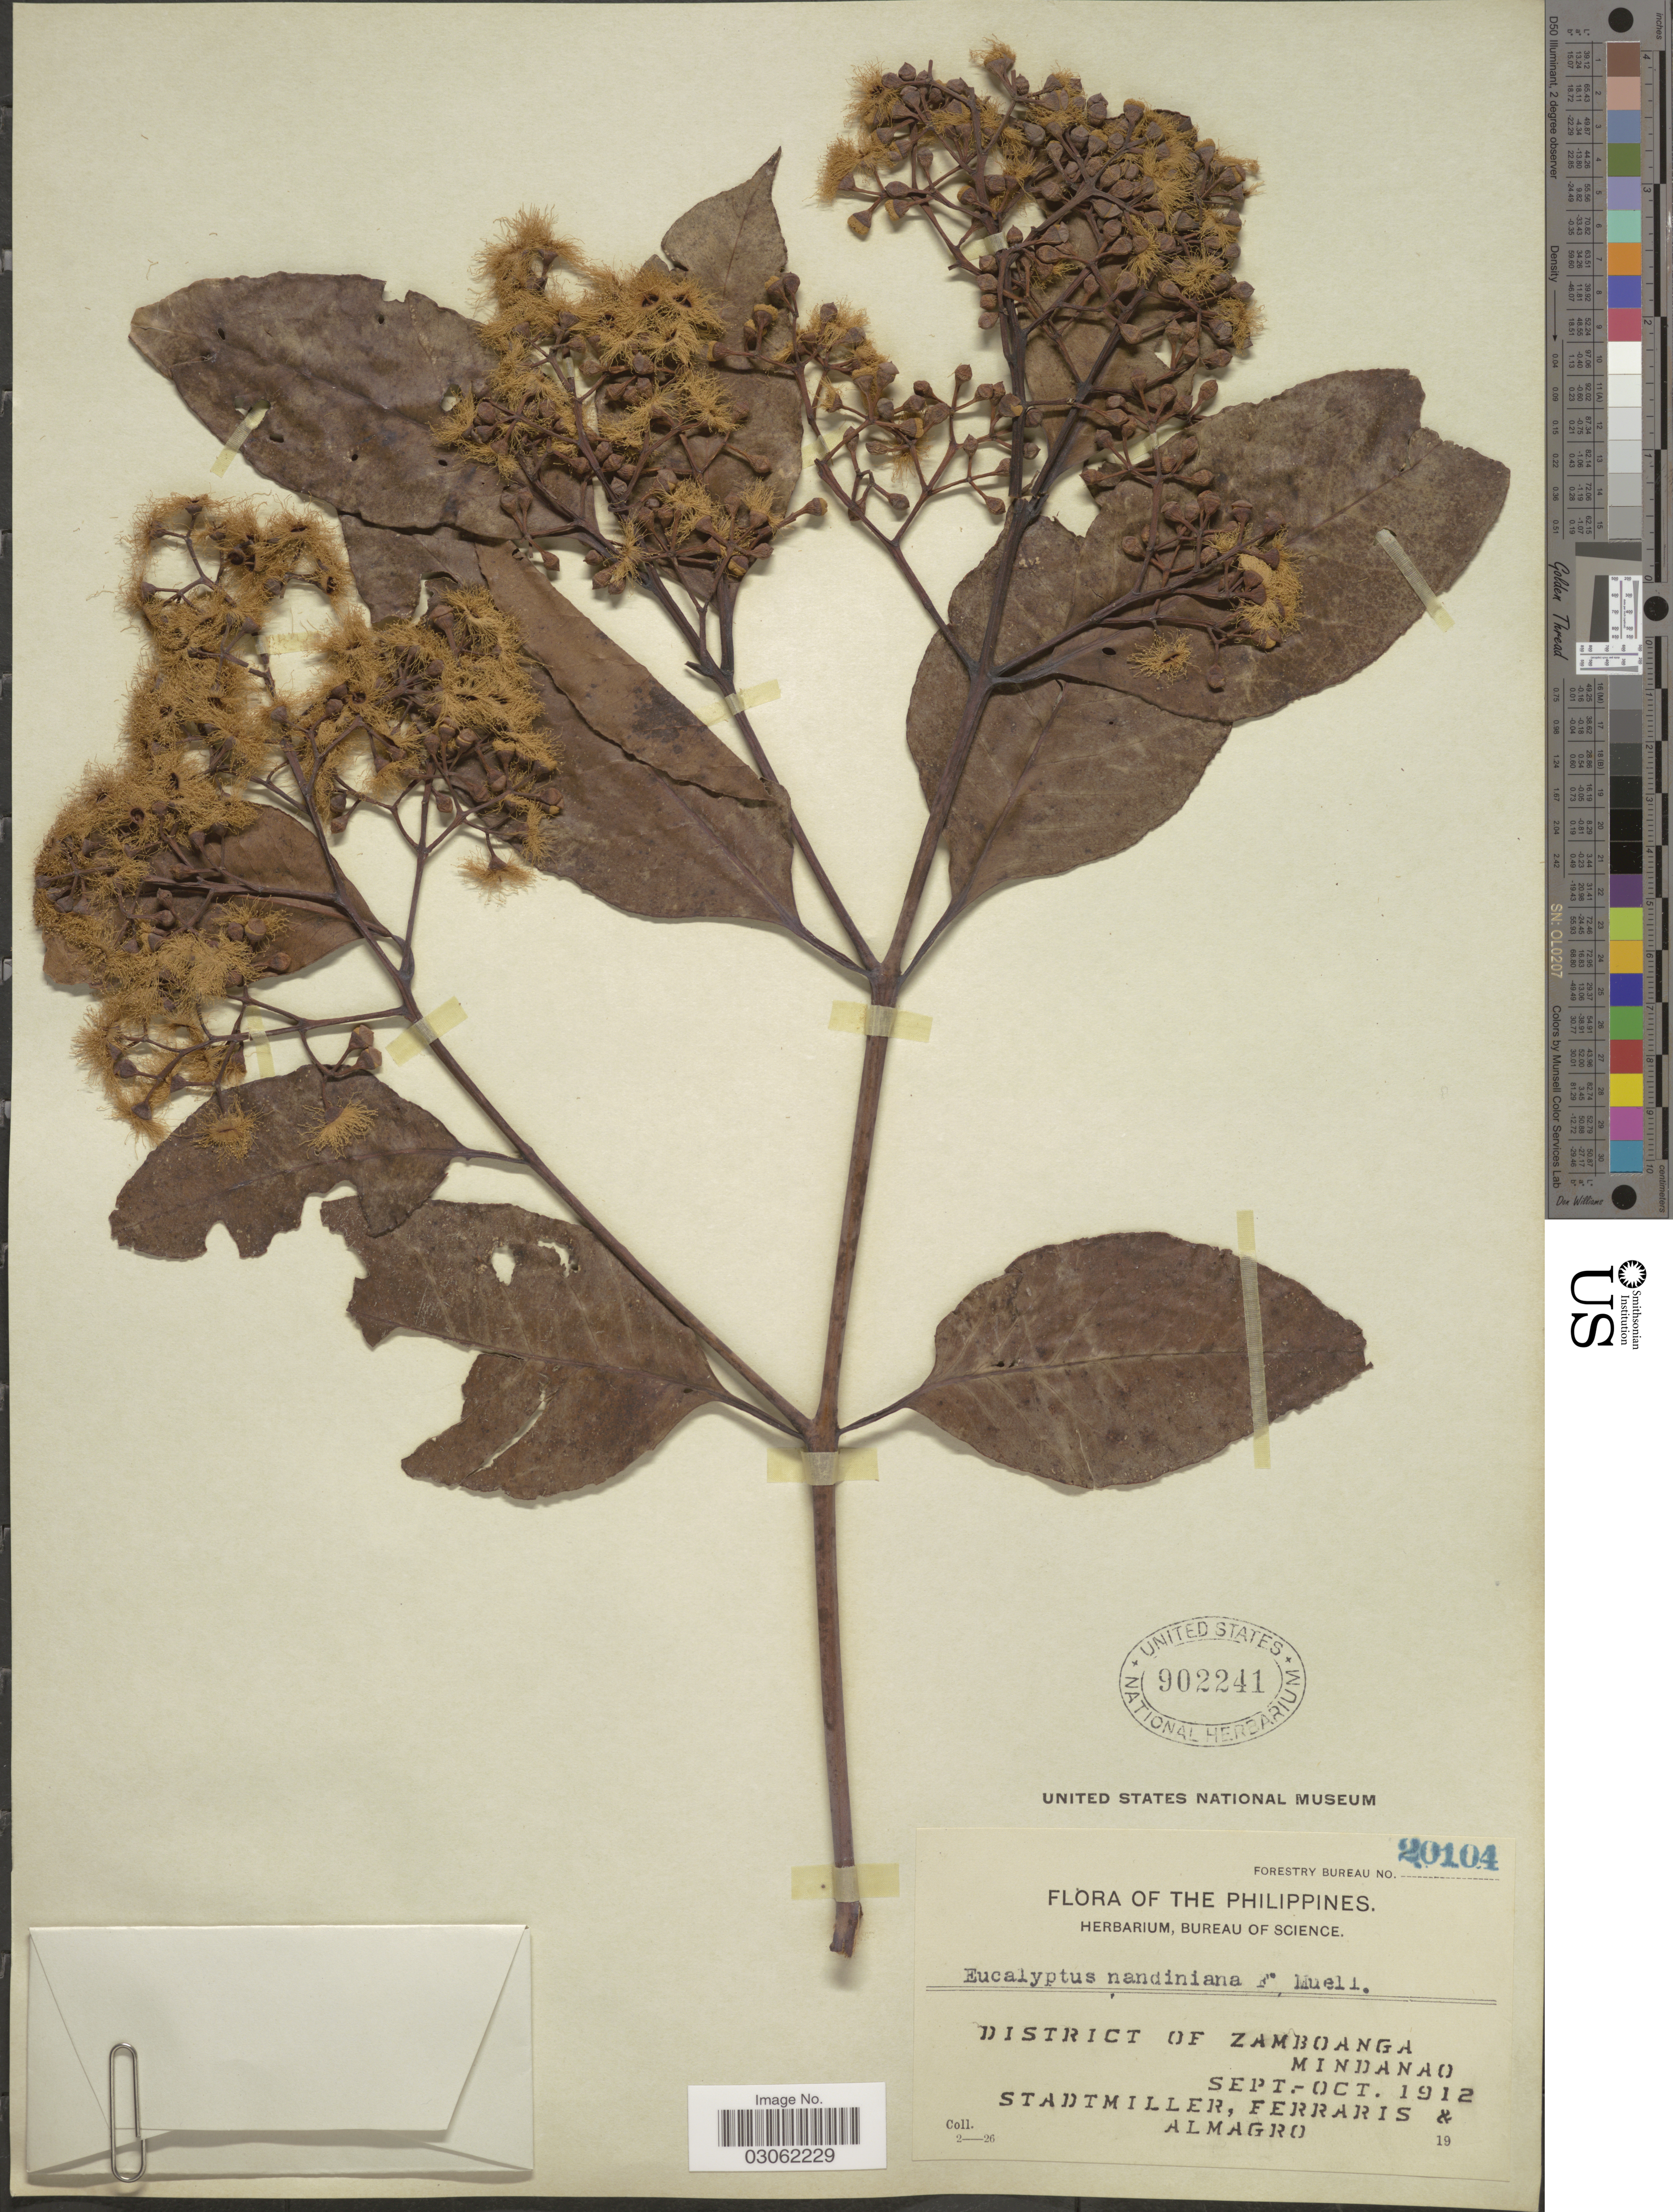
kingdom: Plantae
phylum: Tracheophyta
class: Magnoliopsida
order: Myrtales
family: Myrtaceae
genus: Eucalyptus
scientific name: Eucalyptus deglupta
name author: Blume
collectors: Stadtmiller, Ferraris & -. Almagro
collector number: Forestry Bureau 20104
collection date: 1912-09/1912-10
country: Philippines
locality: District of Zamboanga. Mindanao.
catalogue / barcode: US 902241